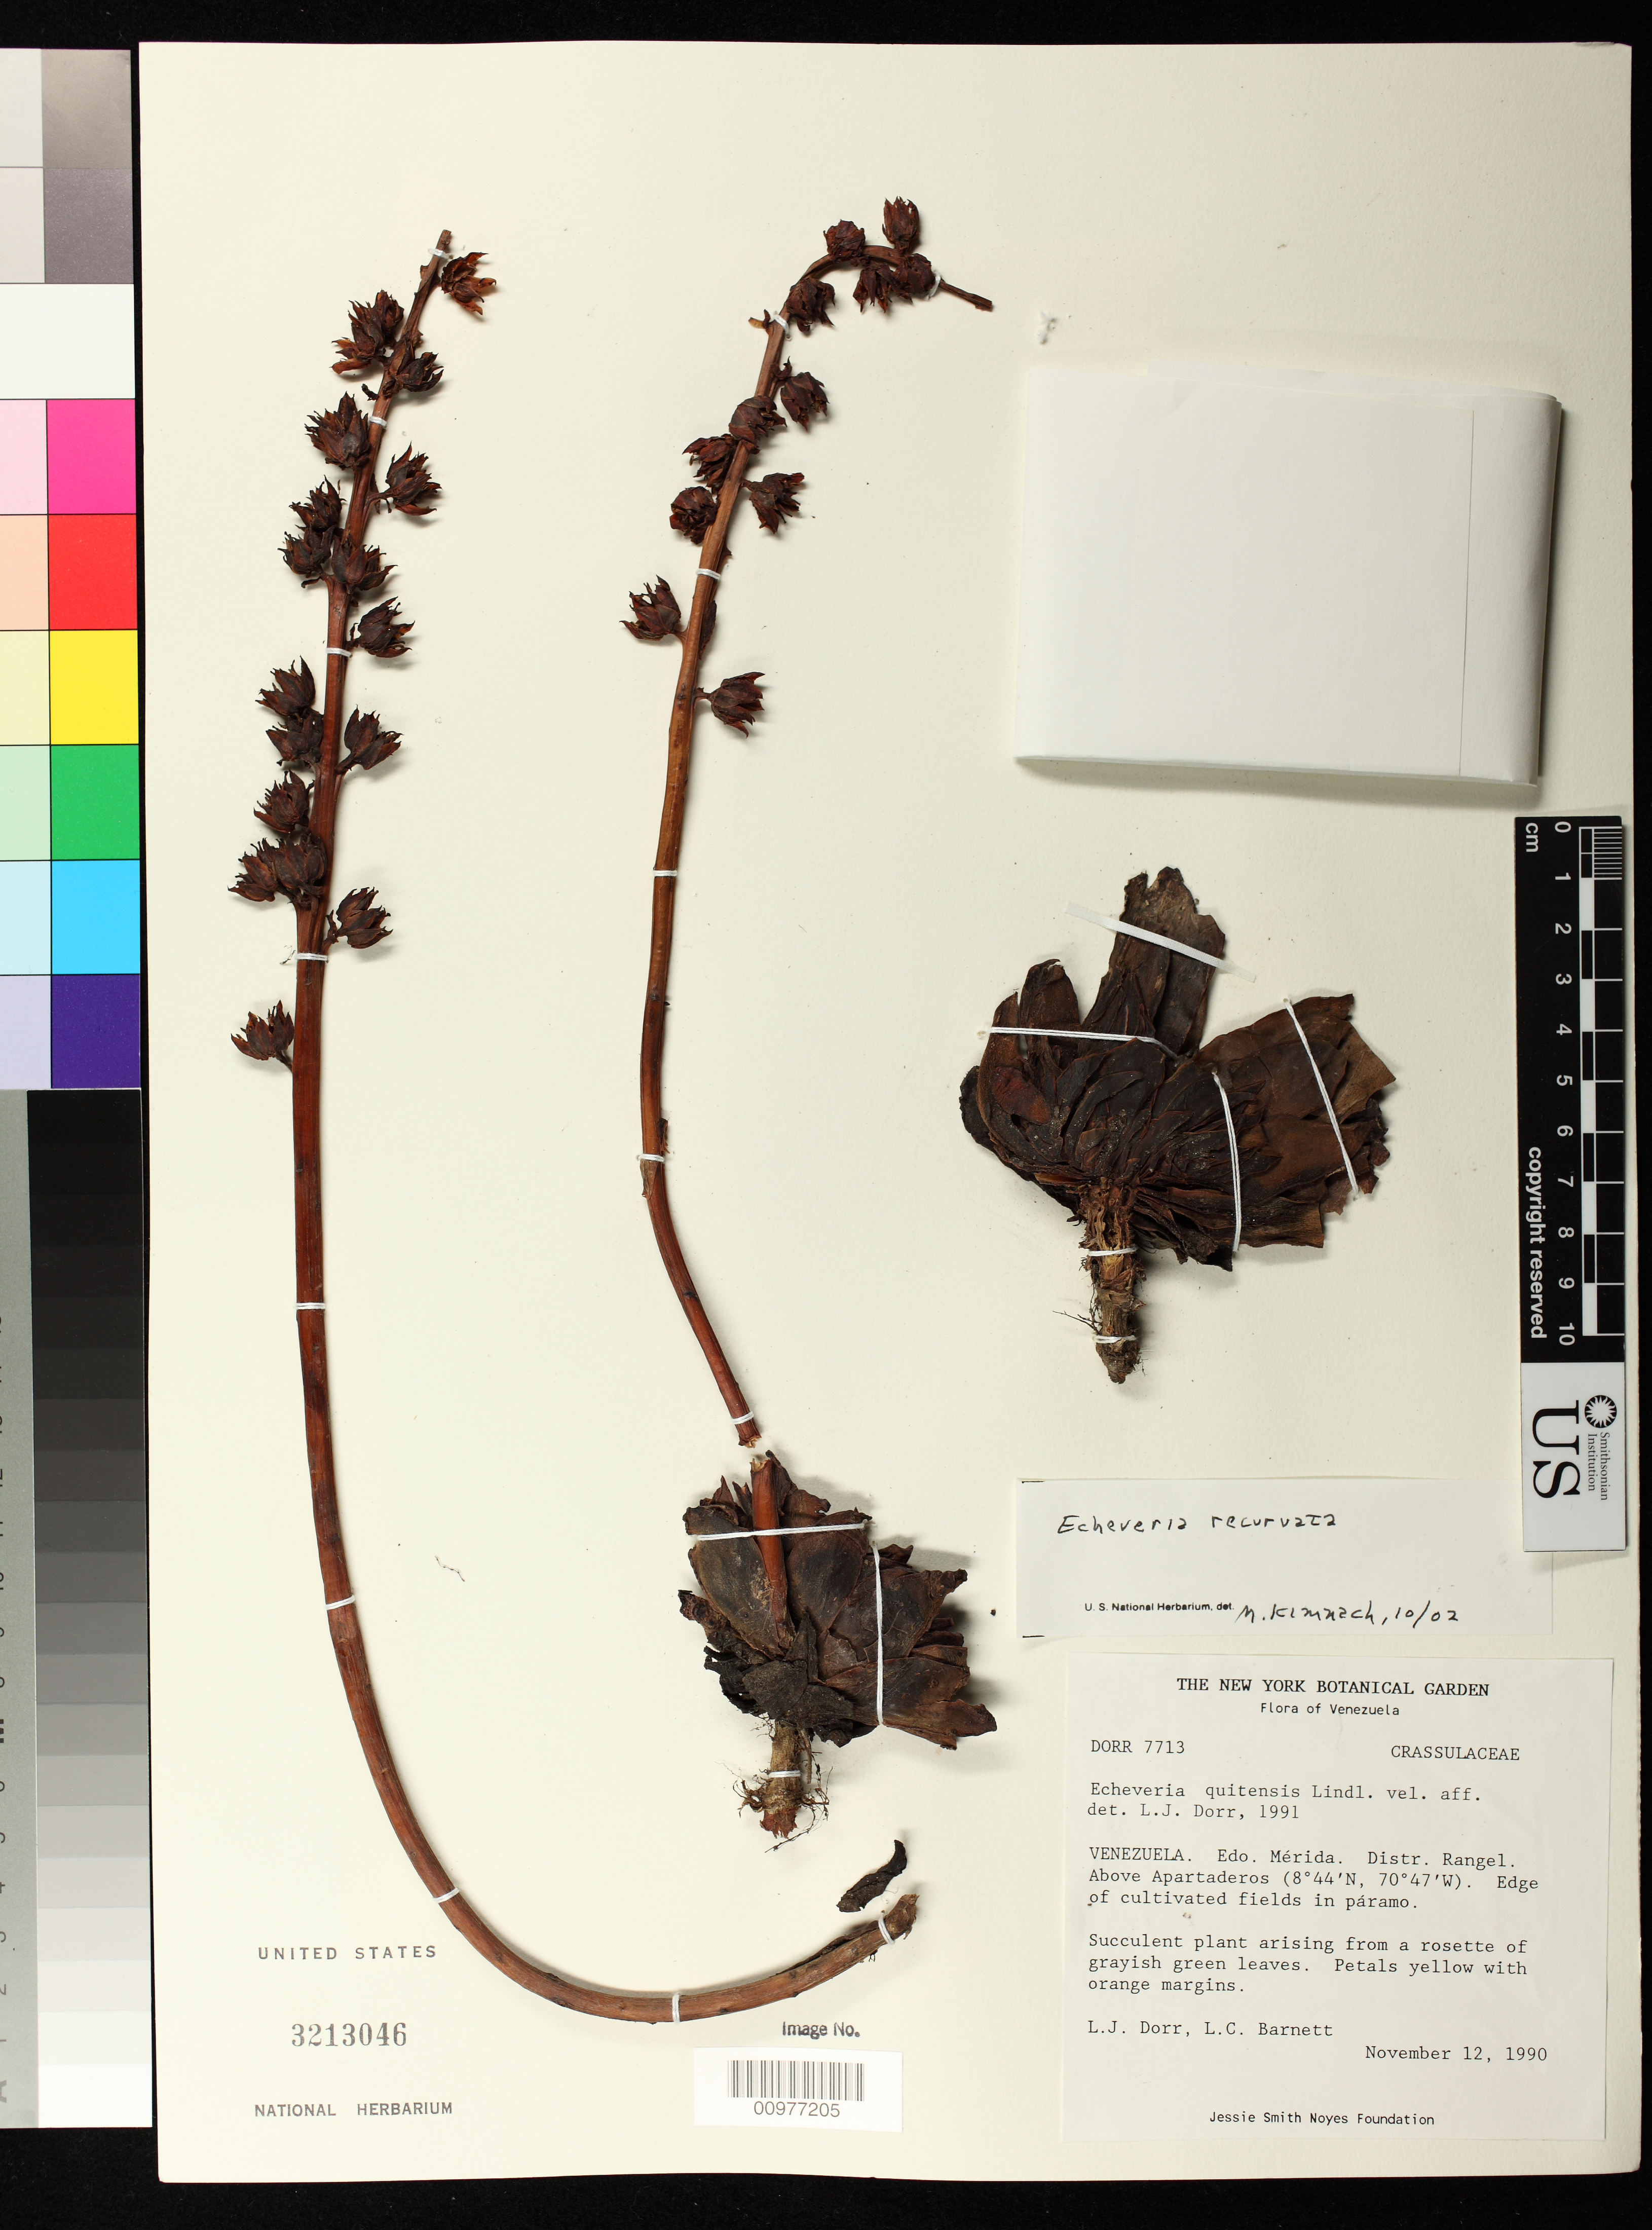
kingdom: Plantae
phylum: Tracheophyta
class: Magnoliopsida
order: Saxifragales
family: Crassulaceae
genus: Echeveria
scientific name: Echeveria recurvata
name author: Carruth.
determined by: Kimnach, M. W.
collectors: L. J. Dorr & L. C. Barnett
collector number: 7713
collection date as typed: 12 Nov 1990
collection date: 1990-11-12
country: Venezuela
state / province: Mérida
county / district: Rangel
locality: above Apartaderos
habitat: paramo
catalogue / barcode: US 3213046